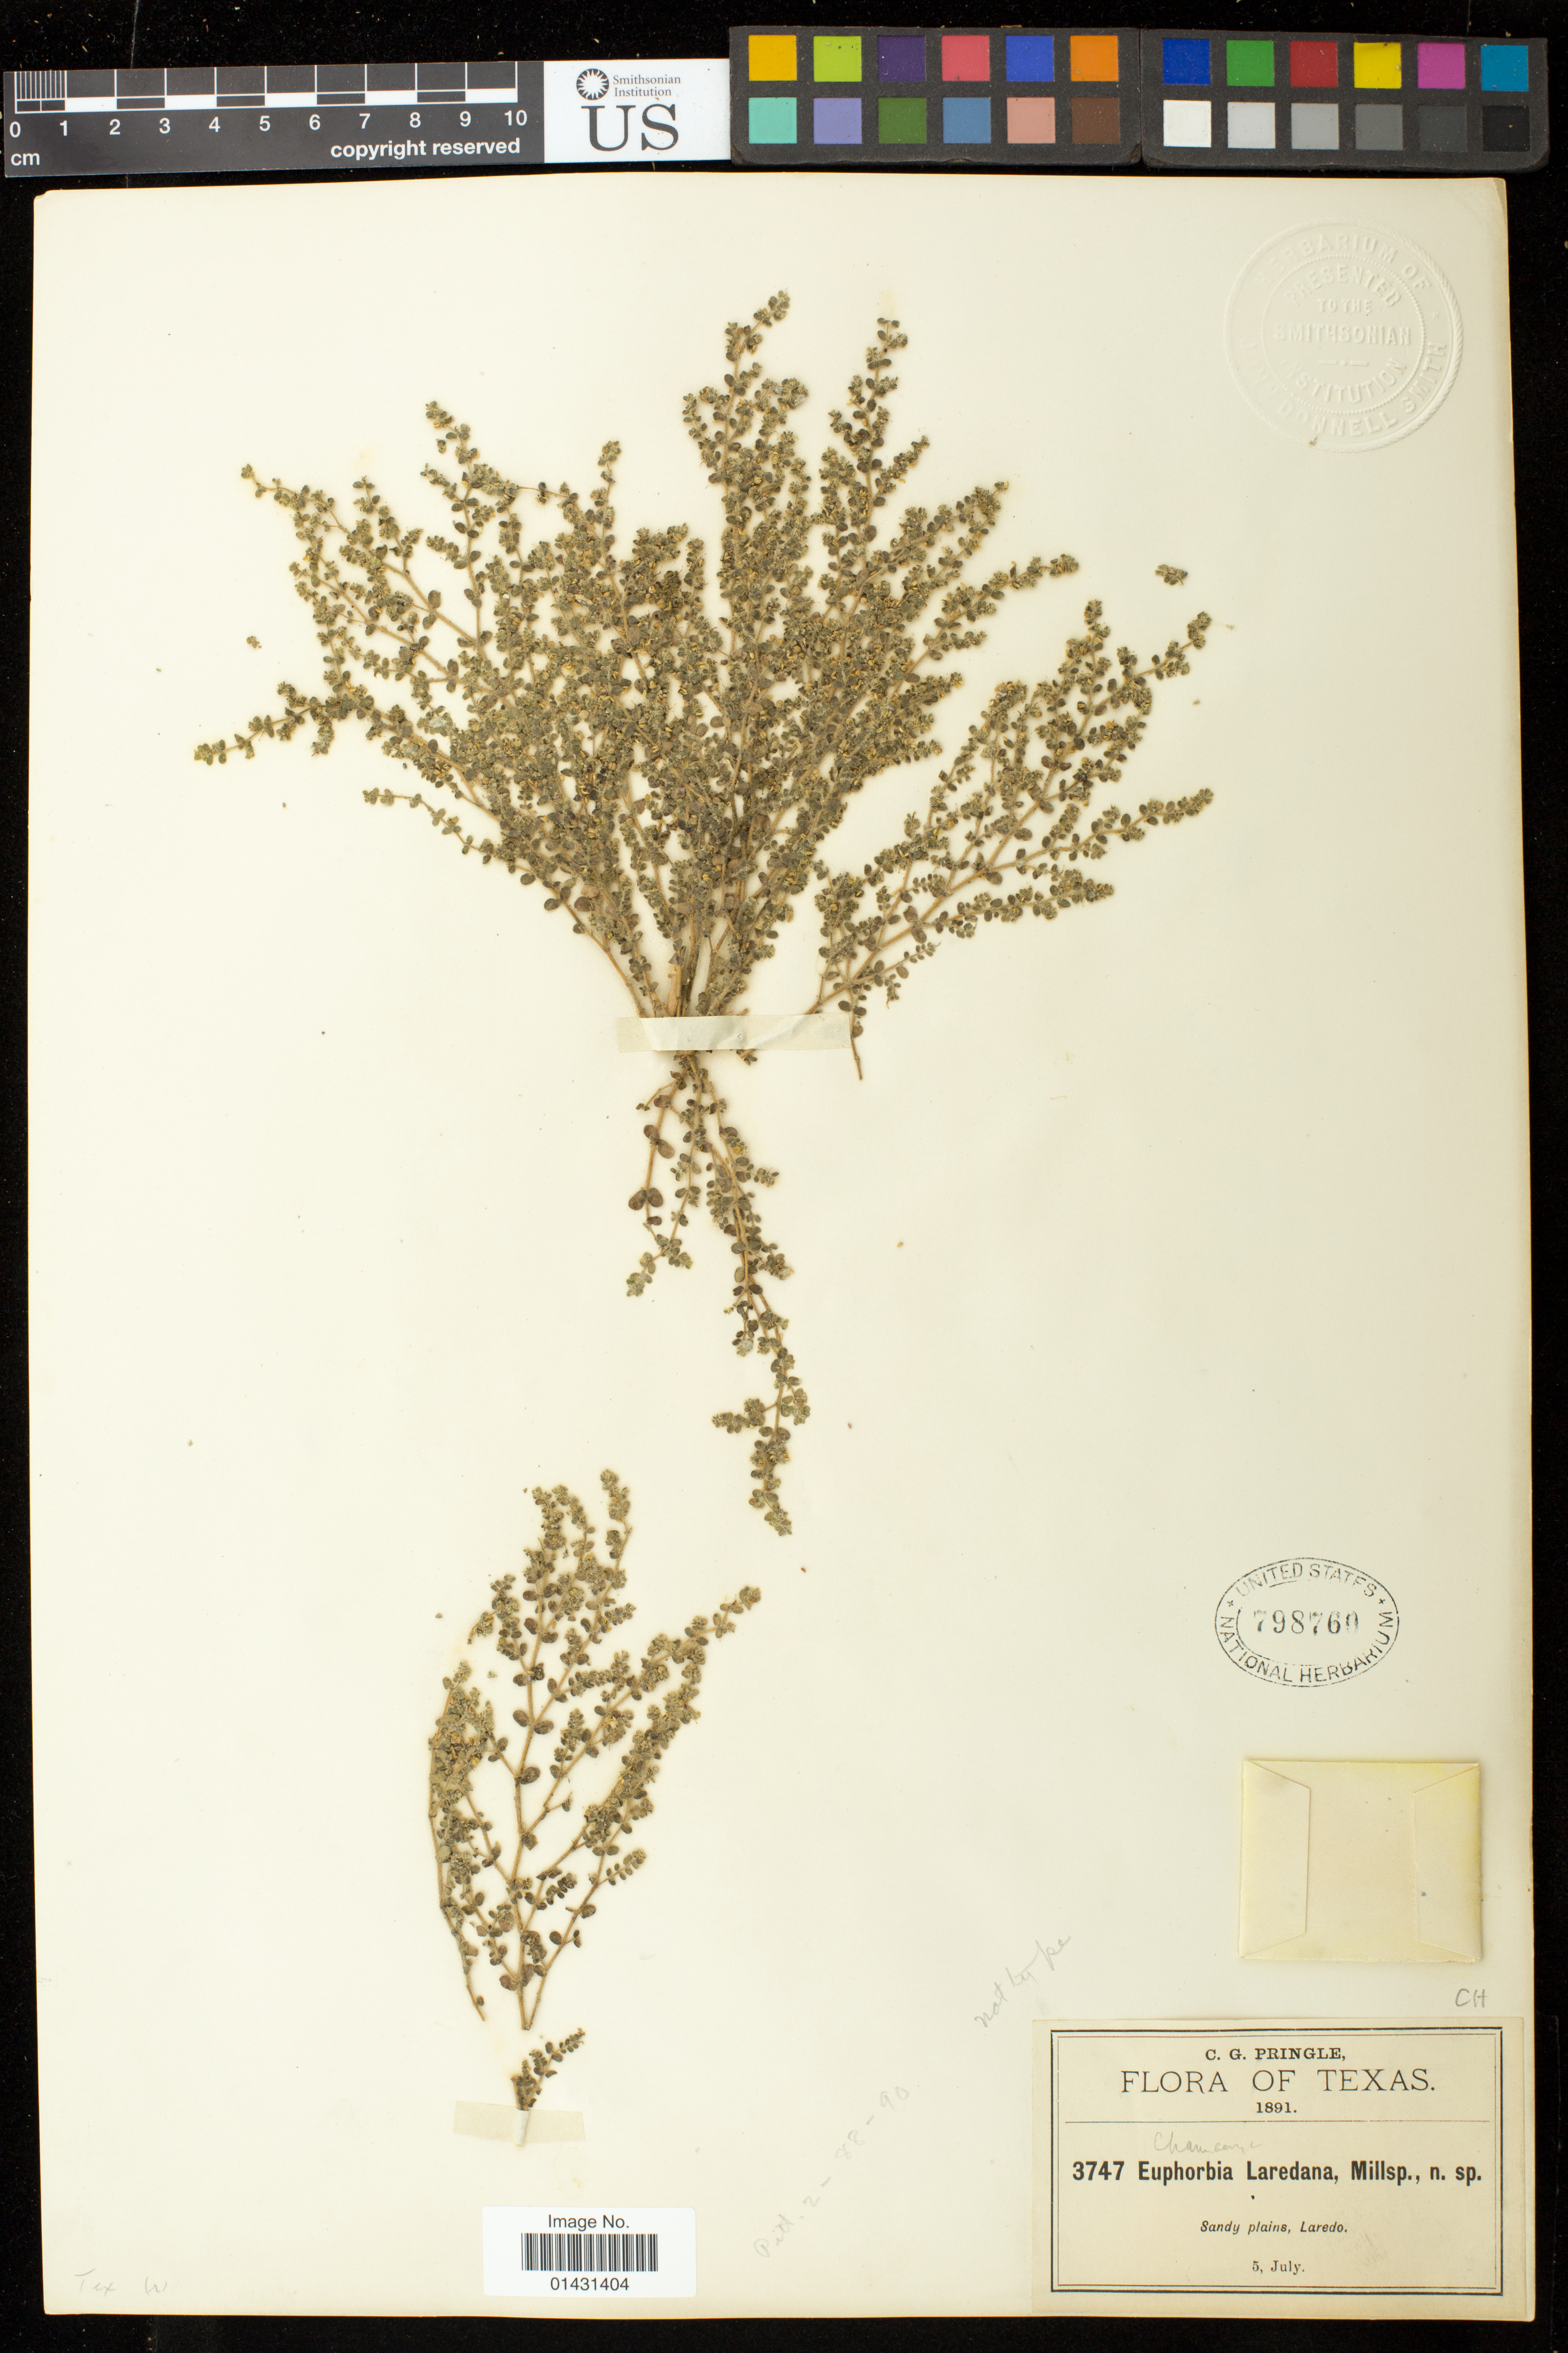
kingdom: Plantae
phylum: Tracheophyta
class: Magnoliopsida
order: Malpighiales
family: Euphorbiaceae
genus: Euphorbia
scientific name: Euphorbia laredana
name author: Millsp.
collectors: C. G. Pringle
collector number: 3747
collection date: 1891-07-05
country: United States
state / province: Texas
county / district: Webb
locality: Laredo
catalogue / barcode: US 798760